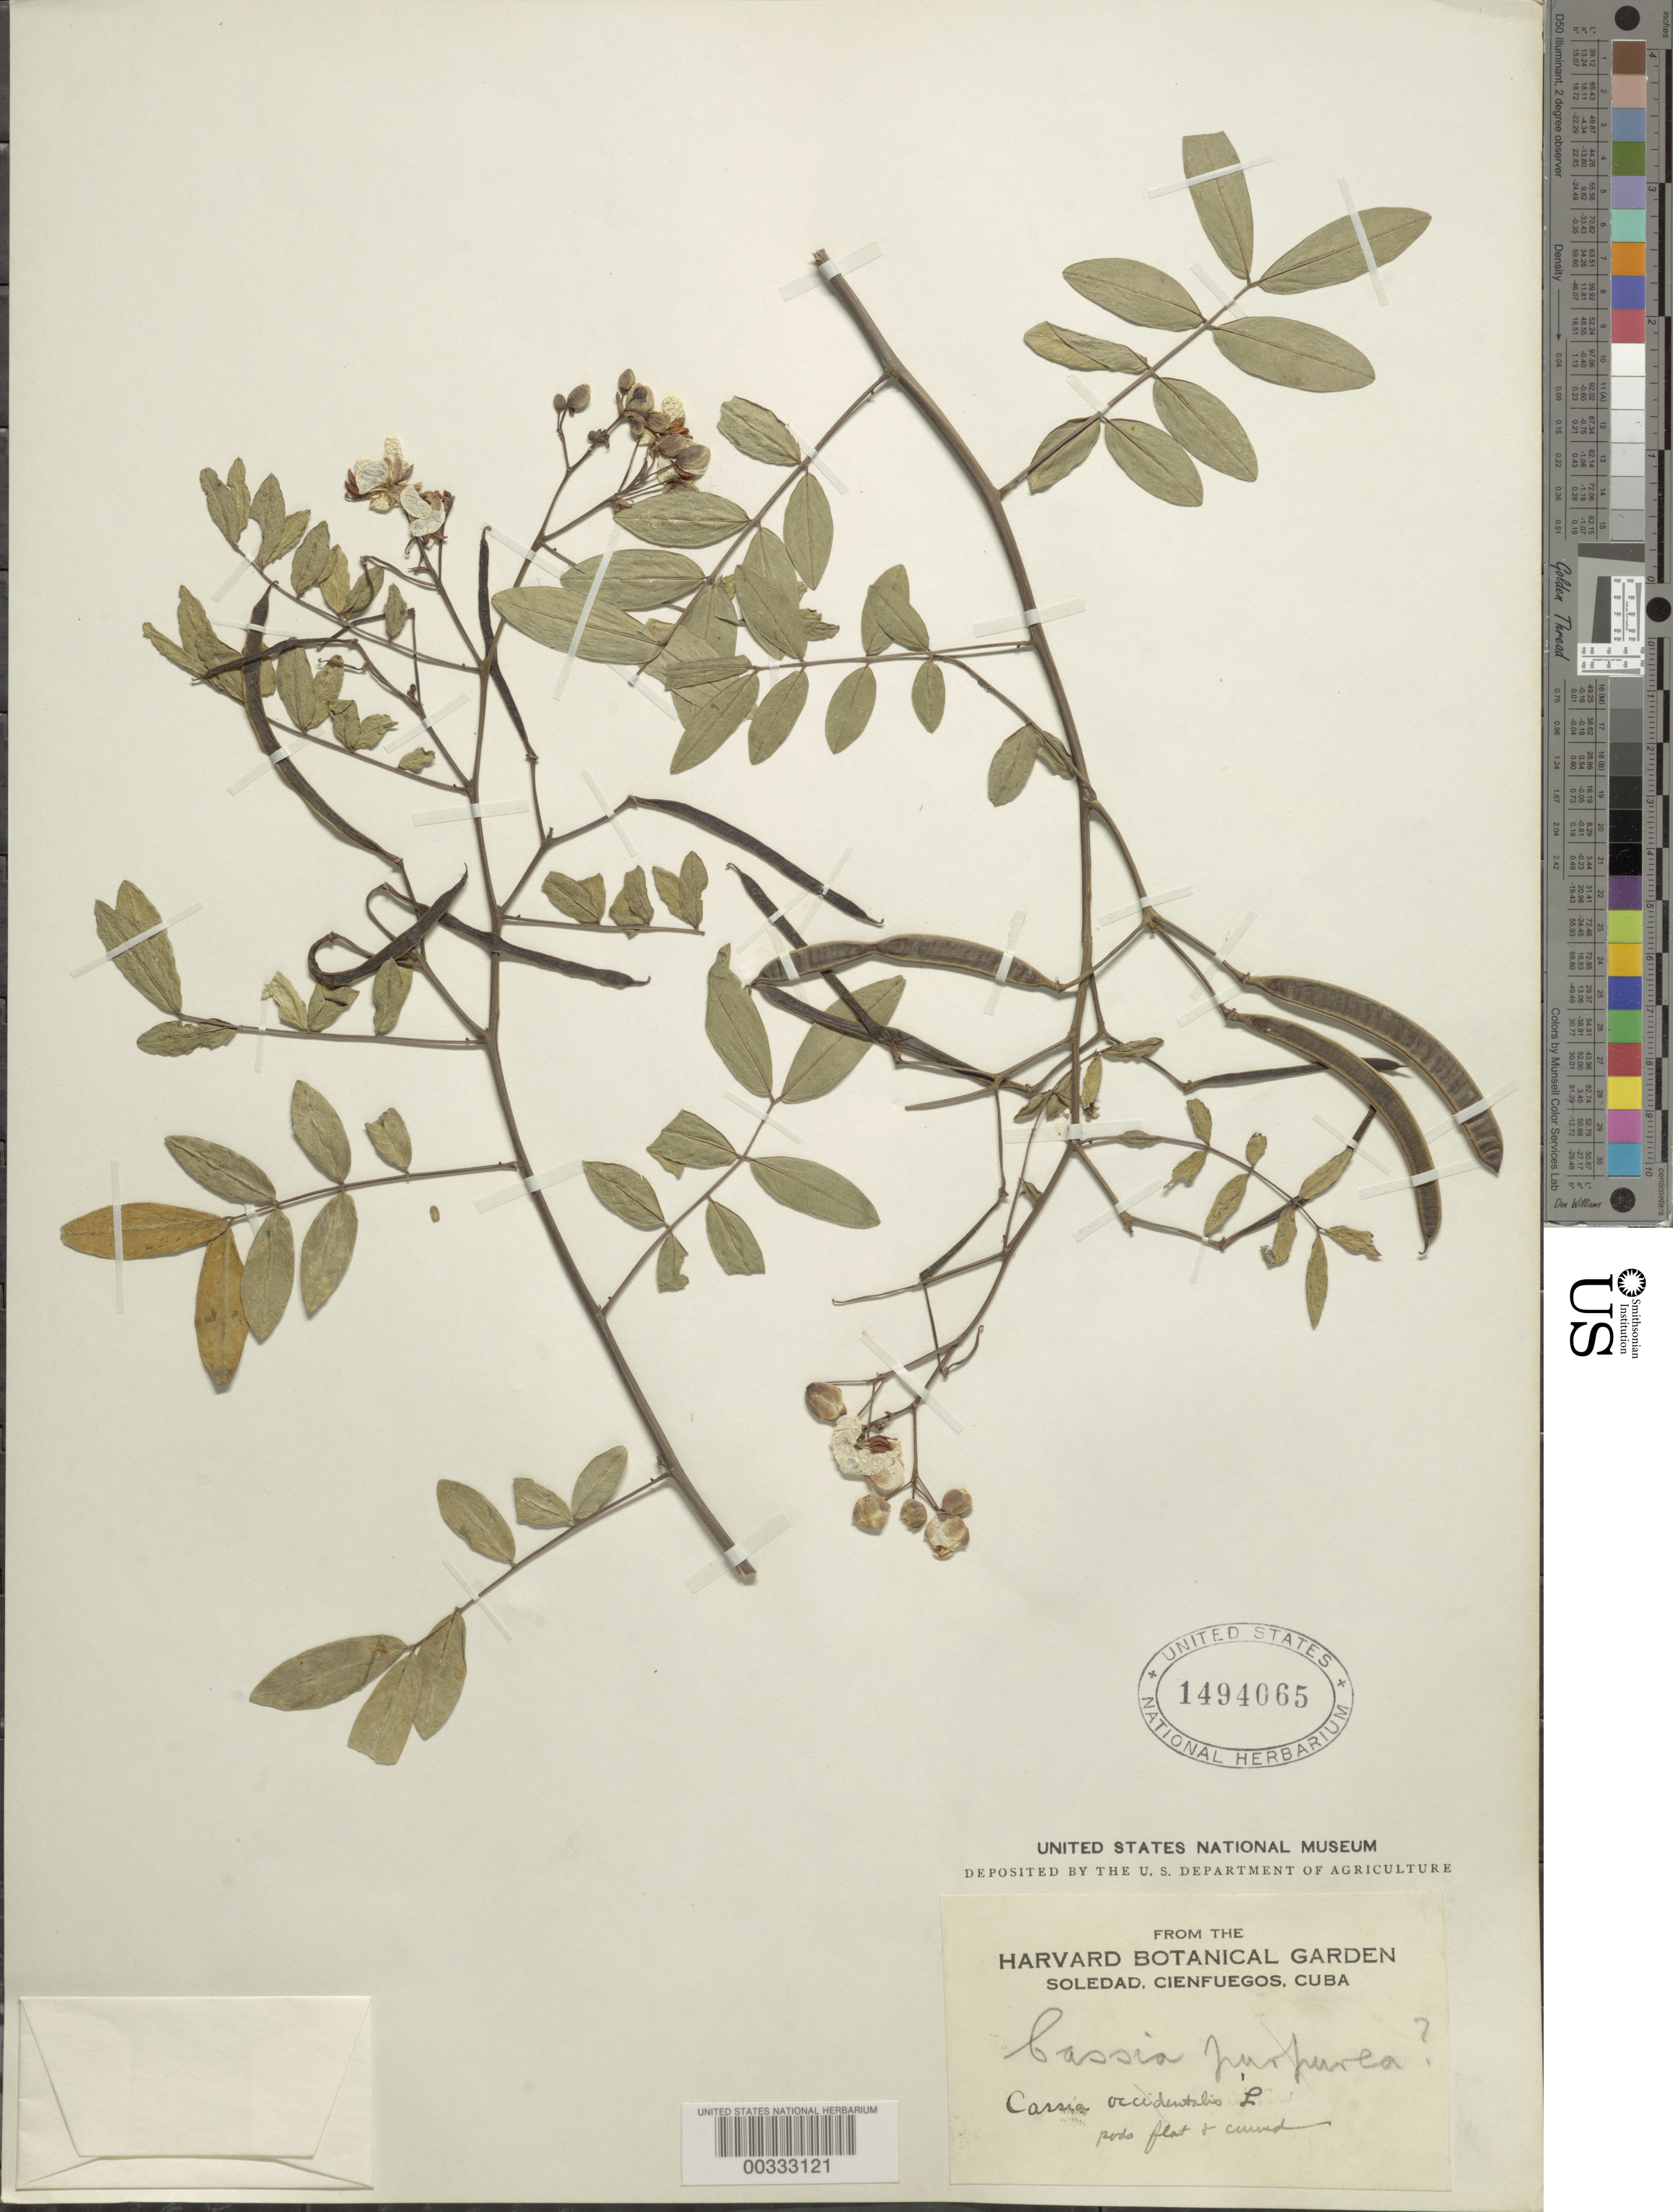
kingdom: Plantae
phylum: Tracheophyta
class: Magnoliopsida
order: Fabales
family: Fabaceae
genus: Senna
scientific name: Senna occidentalis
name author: (L.) Link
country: Cuba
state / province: Cienfuegos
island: Greater Antilles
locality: Harvard Botanical Garden, Soledad.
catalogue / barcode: US 1494065